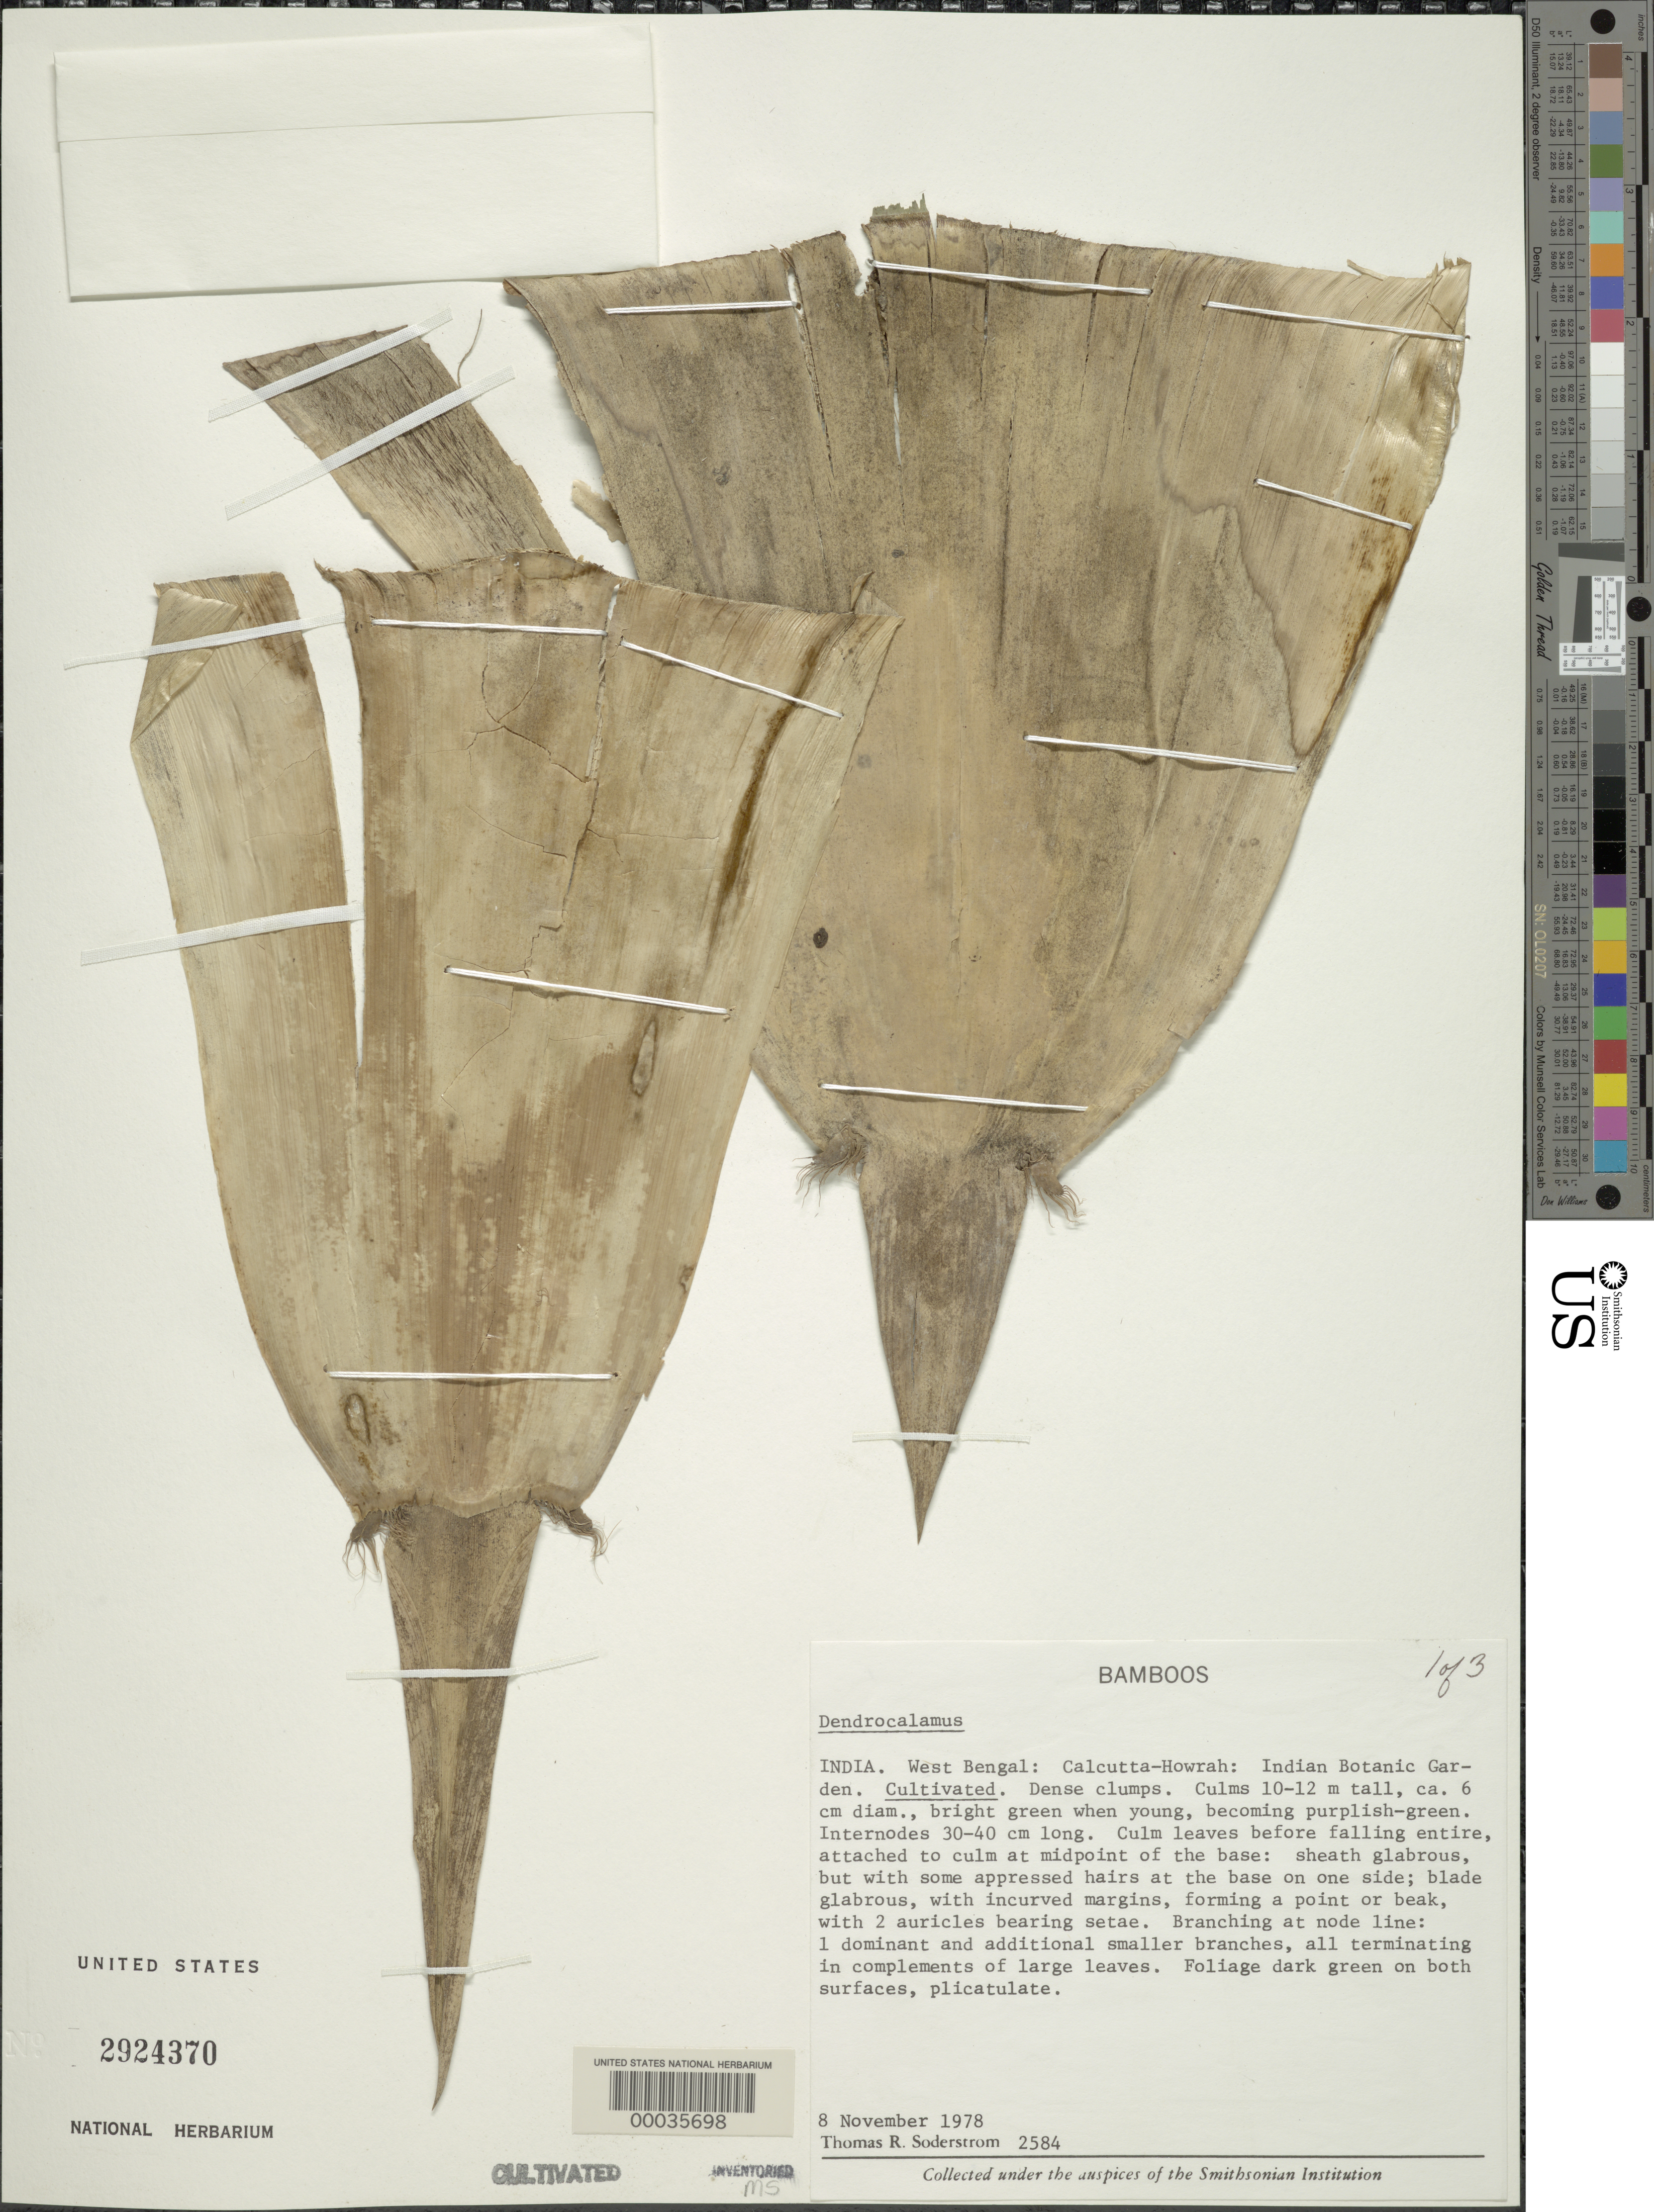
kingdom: Plantae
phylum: Tracheophyta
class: Liliopsida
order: Poales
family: Poaceae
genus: Dendrocalamus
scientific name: Dendrocalamus sp.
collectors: T. R. Soderstrom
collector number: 2584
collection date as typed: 08 Nov 1978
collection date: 1978-11-08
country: India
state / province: West Bengal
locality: Calcutta-howrah, indian botanic garden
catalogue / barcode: US 2924370